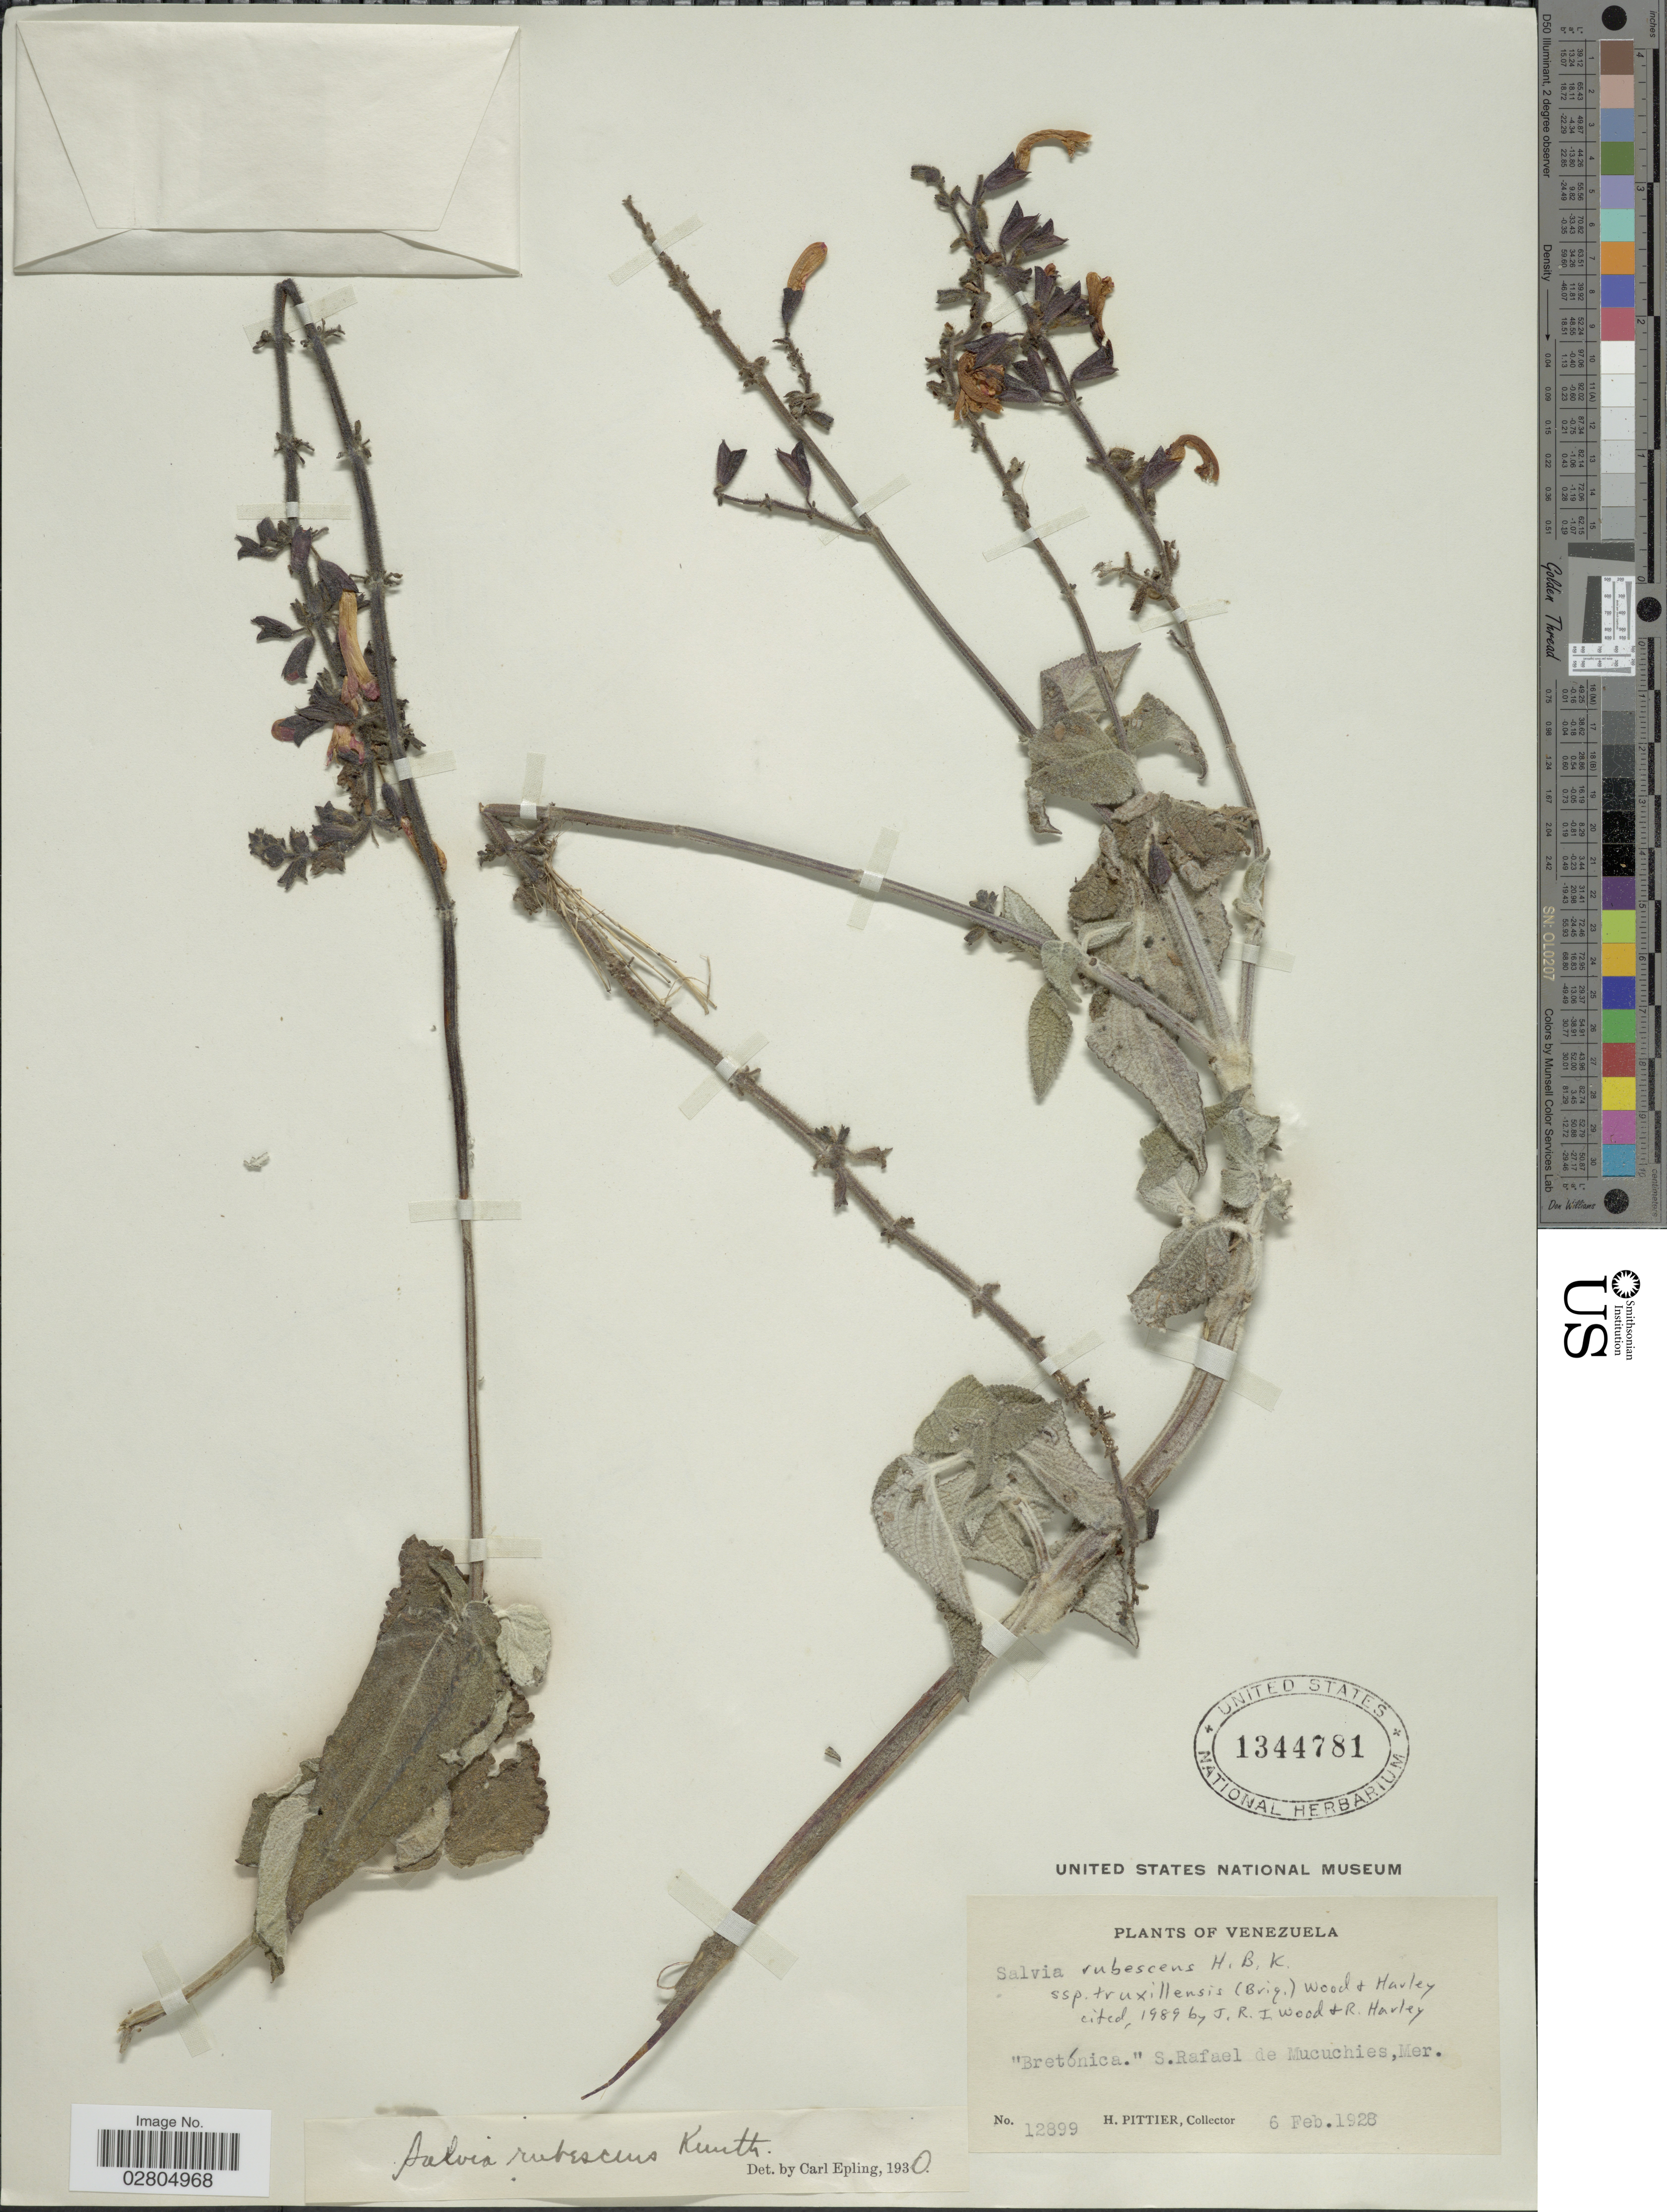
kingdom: Plantae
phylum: Tracheophyta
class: Magnoliopsida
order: Lamiales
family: Lamiaceae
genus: Salvia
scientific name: Salvia rubescens subsp. truxillensis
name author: (Briq.) J.R.I. Wood & Harley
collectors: H. F. Pittier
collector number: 12899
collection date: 1928-02-06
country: Venezuela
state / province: Mérida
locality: S. Rafael de Mucuchies.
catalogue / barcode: US 1344781